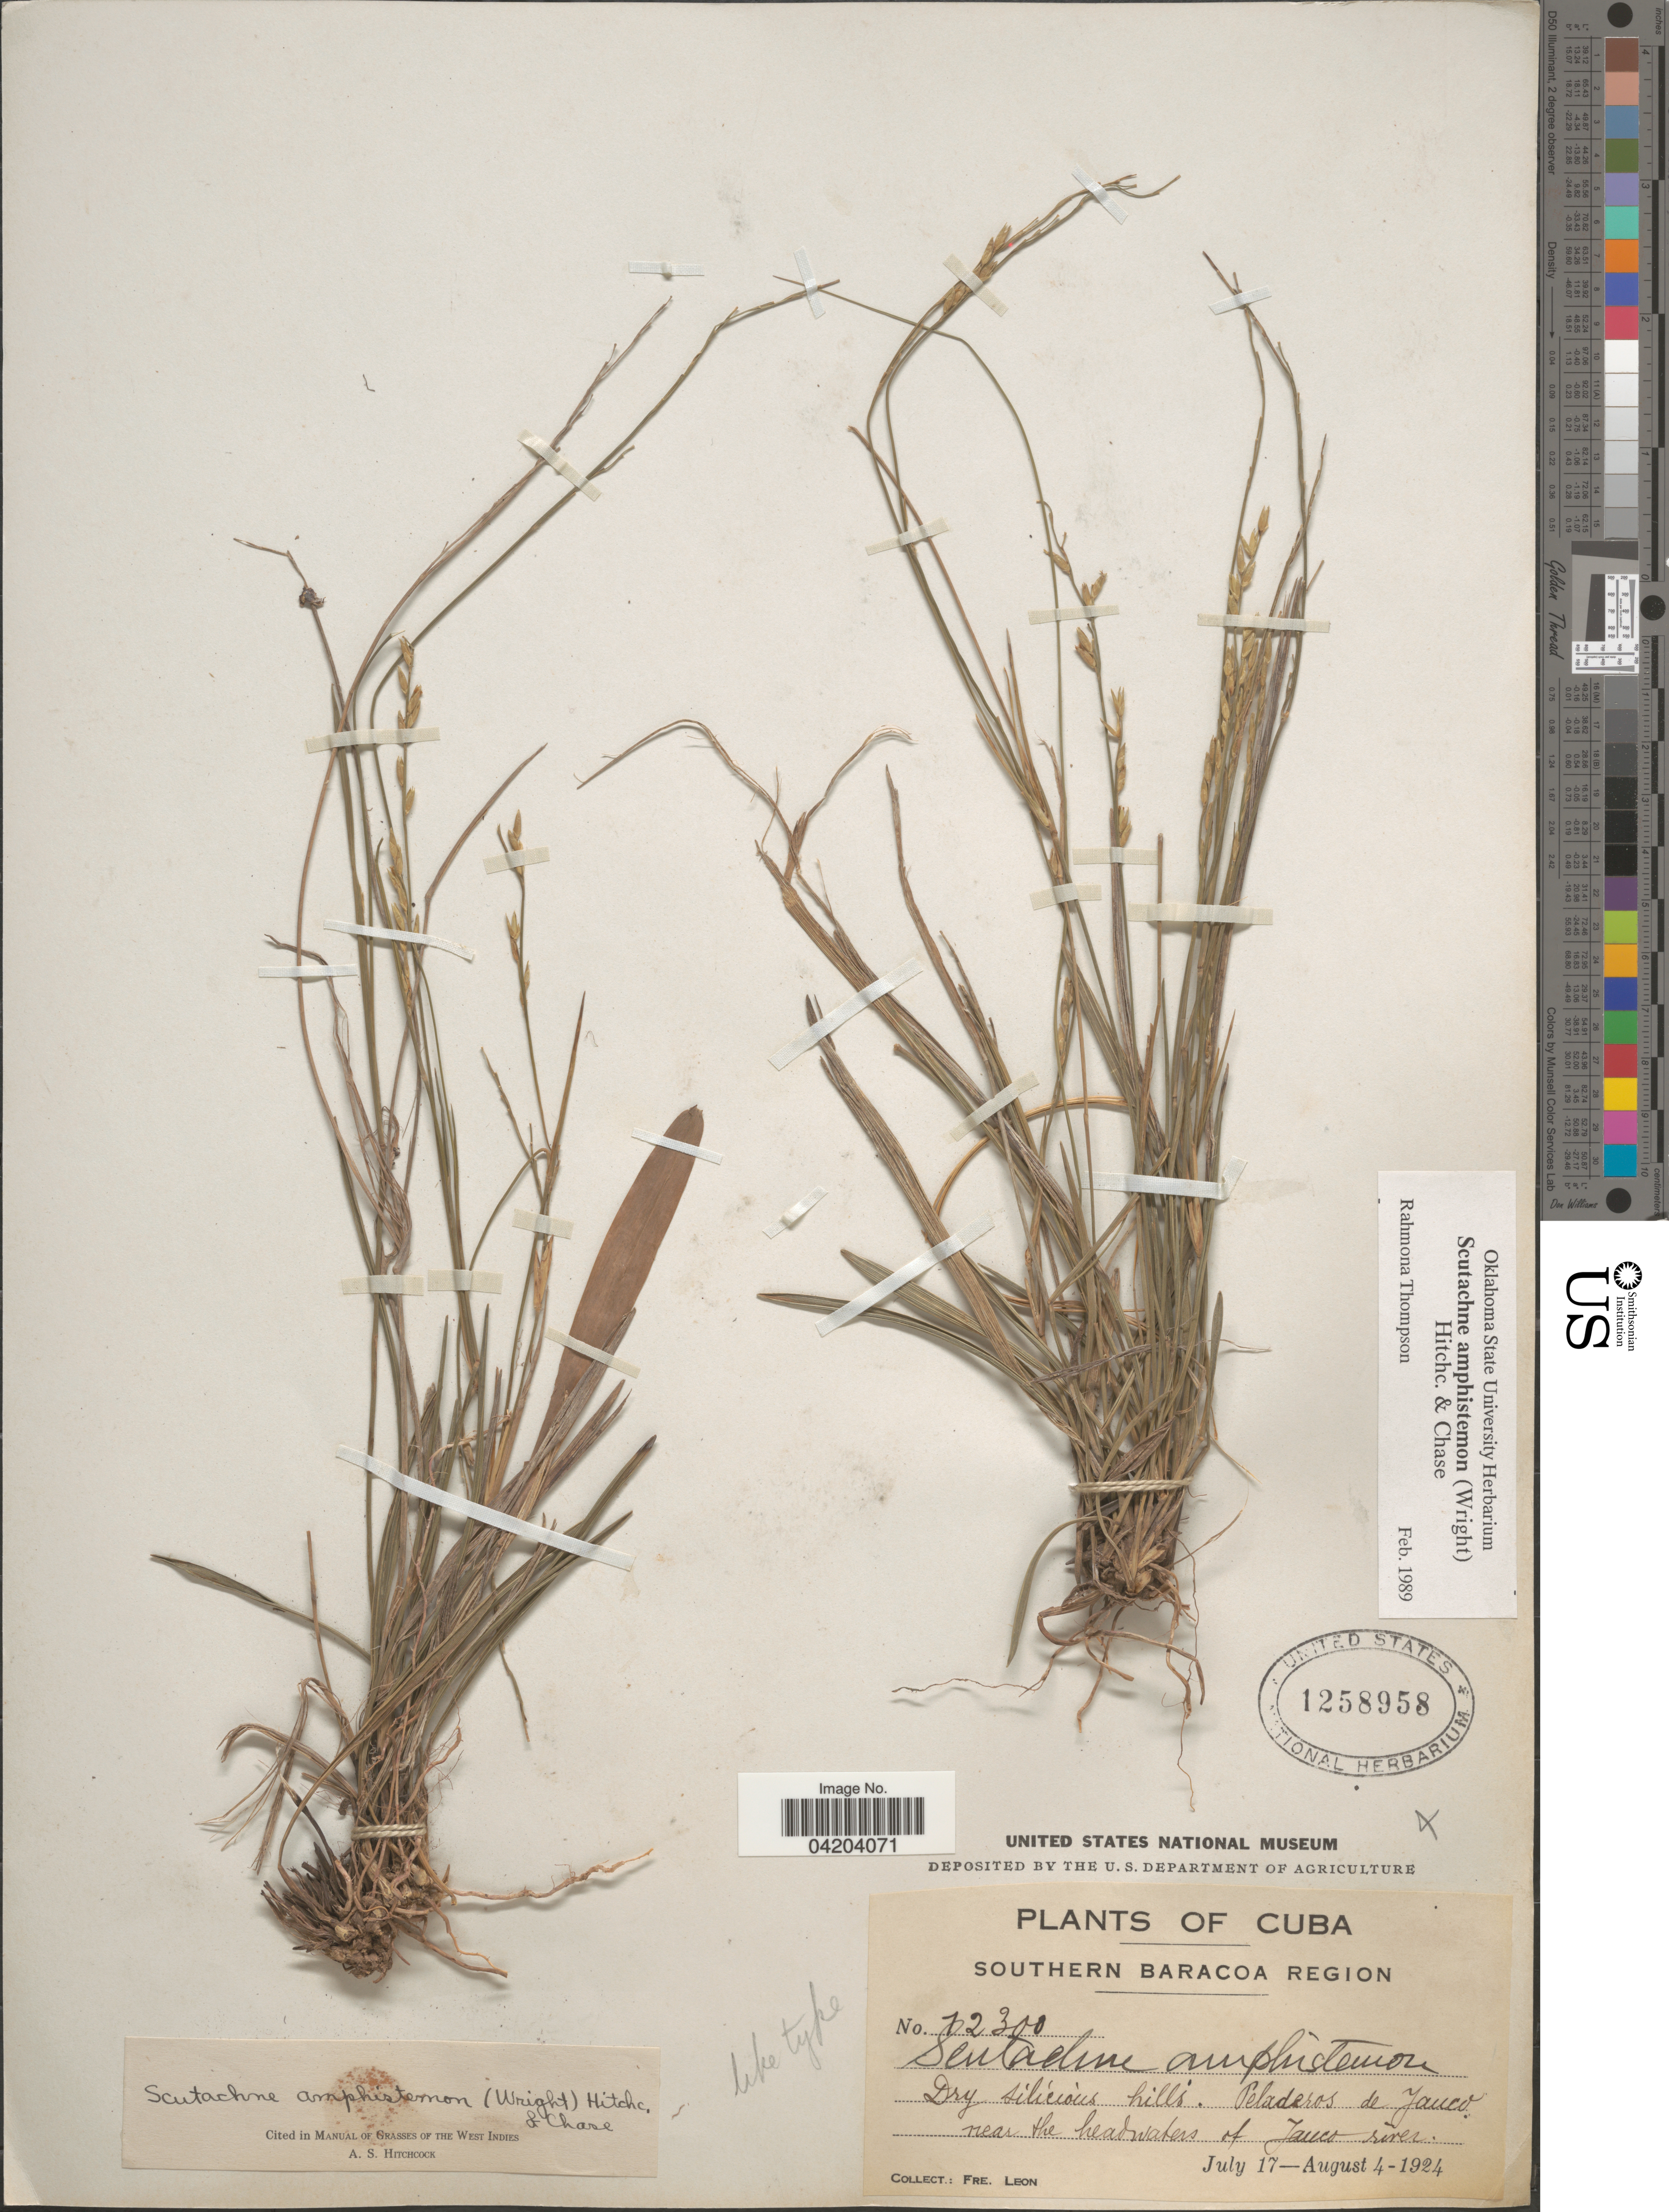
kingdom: Plantae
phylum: Tracheophyta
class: Liliopsida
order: Poales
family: Poaceae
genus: Mayariochloa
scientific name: Mayariochloa amphistemon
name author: (C. Wright) Salariato et al.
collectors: Bro. León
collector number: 12300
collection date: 1924-07-17/1924-08-04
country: Cuba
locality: Southern Baracao Region. Peladeros de Jauco near the headwaters of Jauco river.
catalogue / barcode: US 1258958